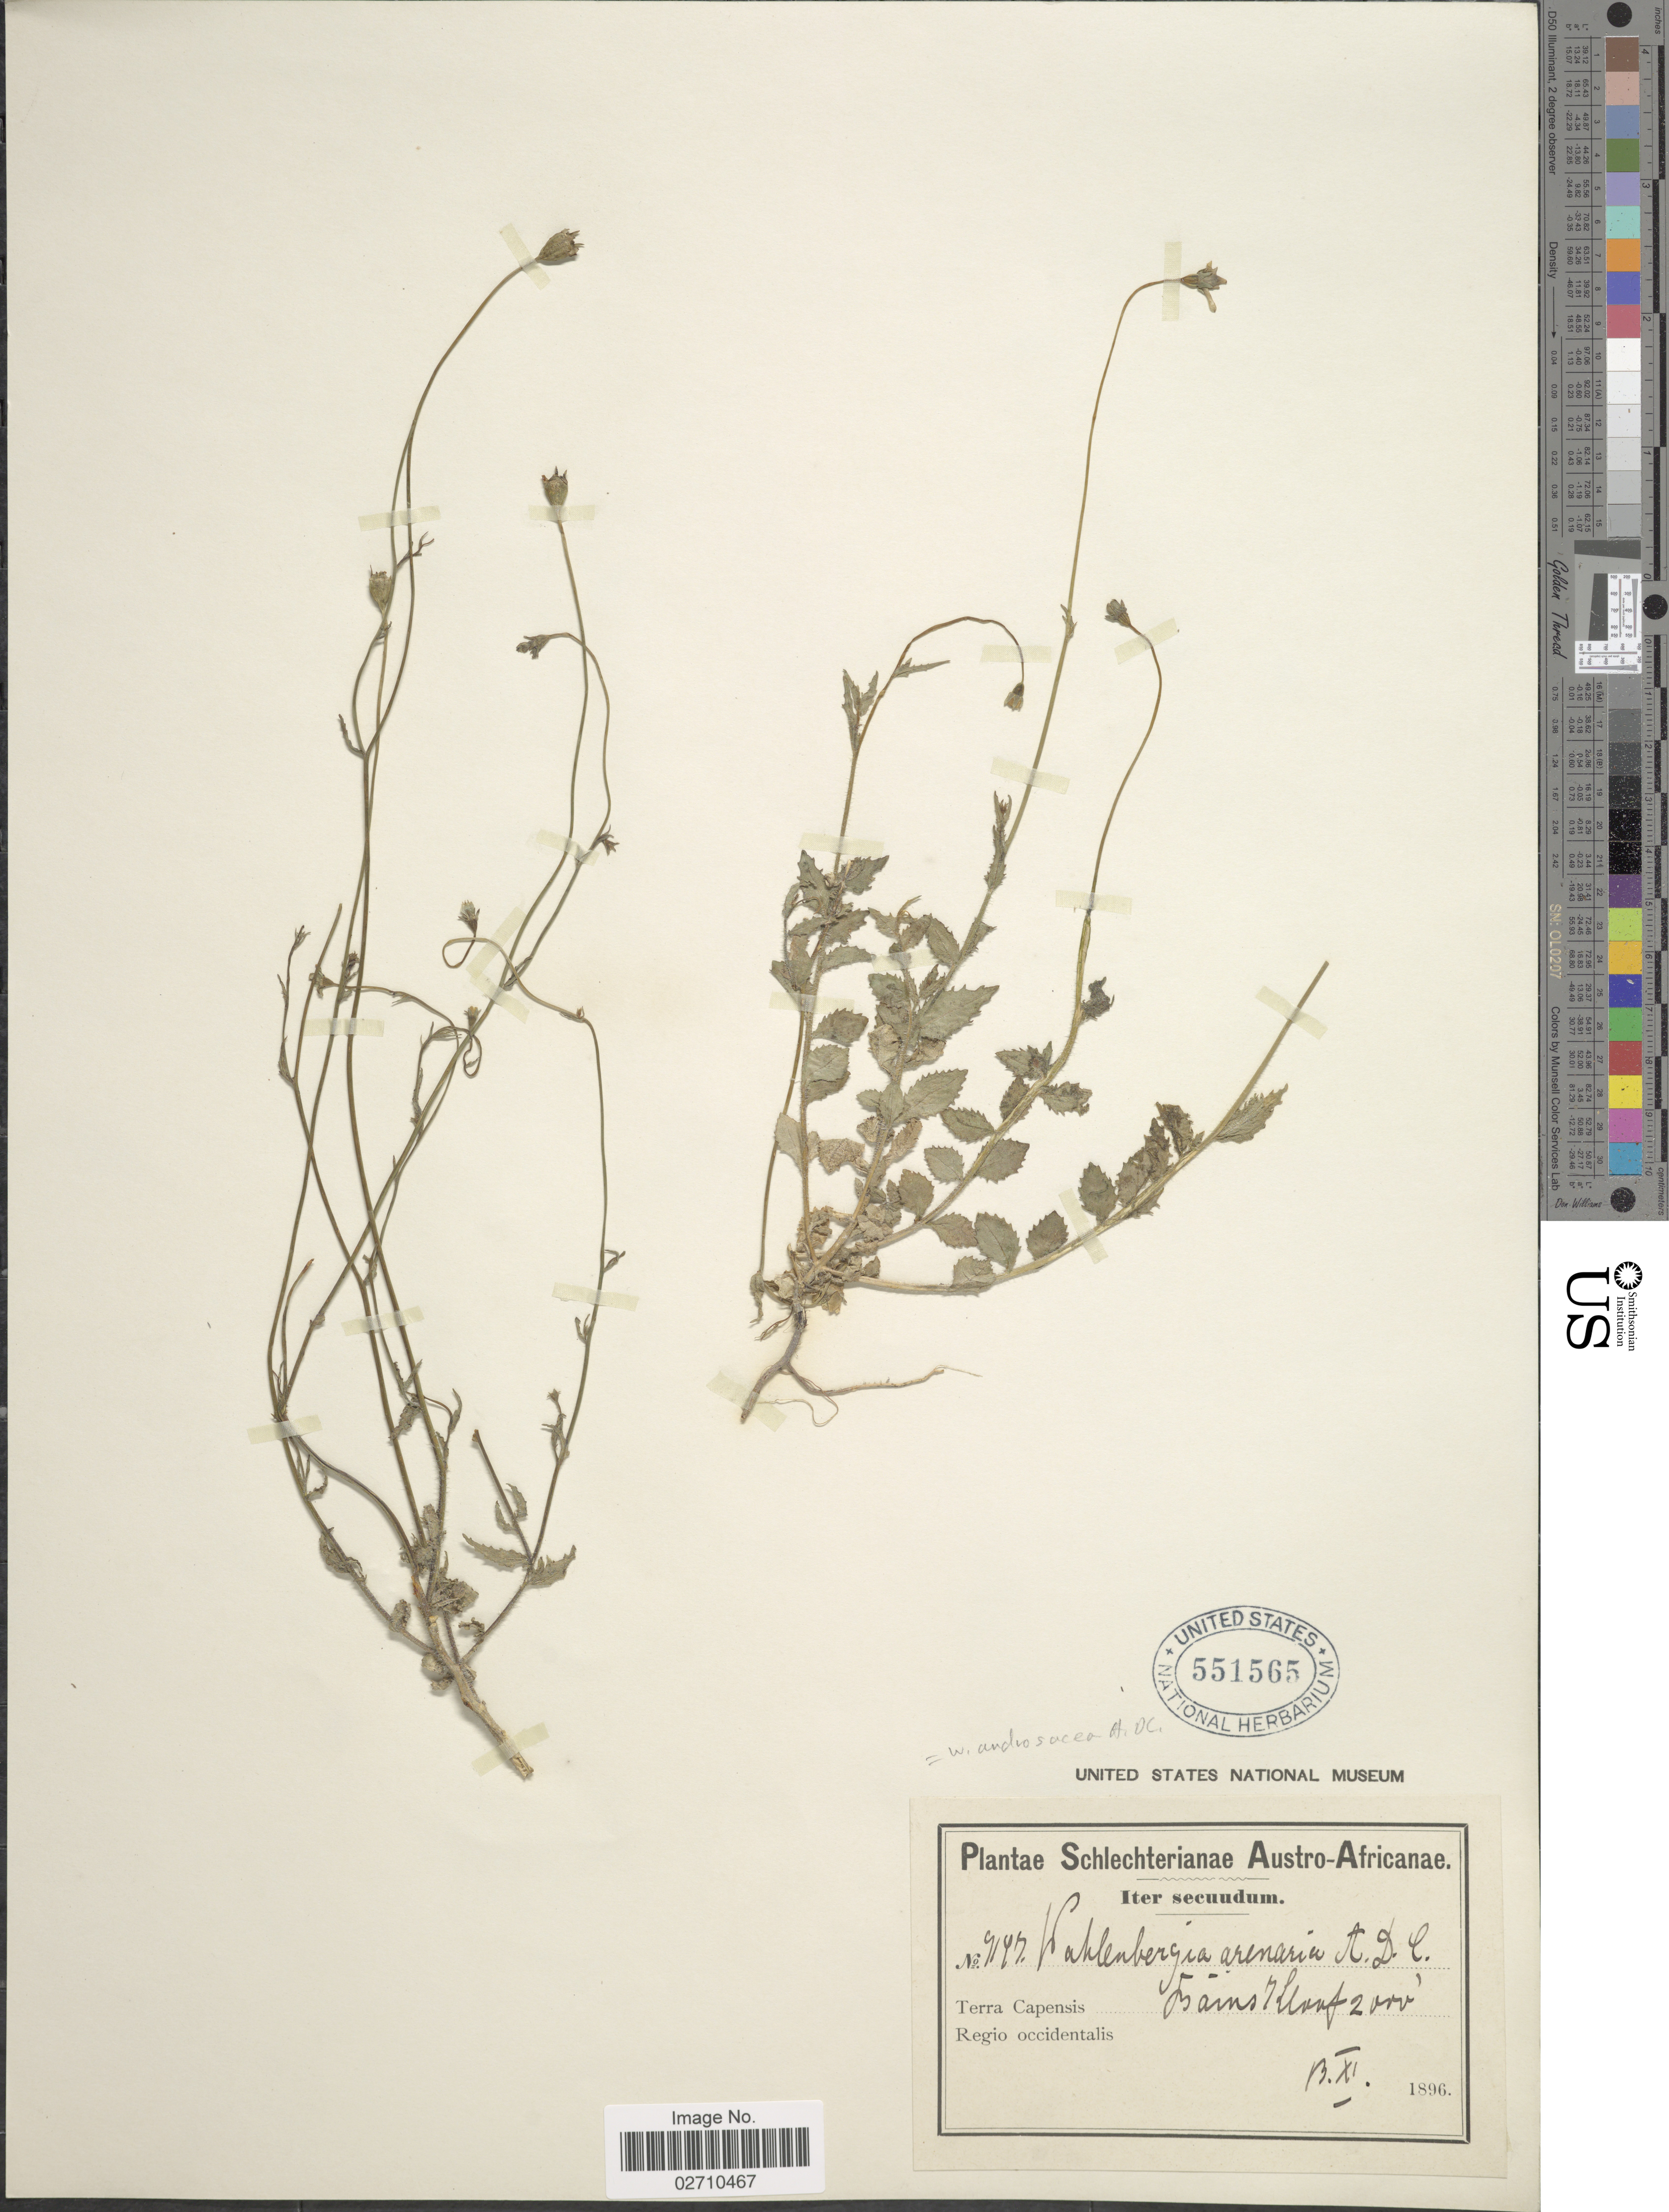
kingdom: Plantae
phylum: Tracheophyta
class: Magnoliopsida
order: Asterales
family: Campanulaceae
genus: Wahlenbergia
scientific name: Wahlenbergia androsacea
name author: A. DC.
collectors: Schlechter, --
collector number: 9197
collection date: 1896-11-13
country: South Africa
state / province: Western Cape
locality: Austro-Africanae. Terra Capensis. Bains Kloof. Regio occidentalis.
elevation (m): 610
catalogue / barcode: US 551565